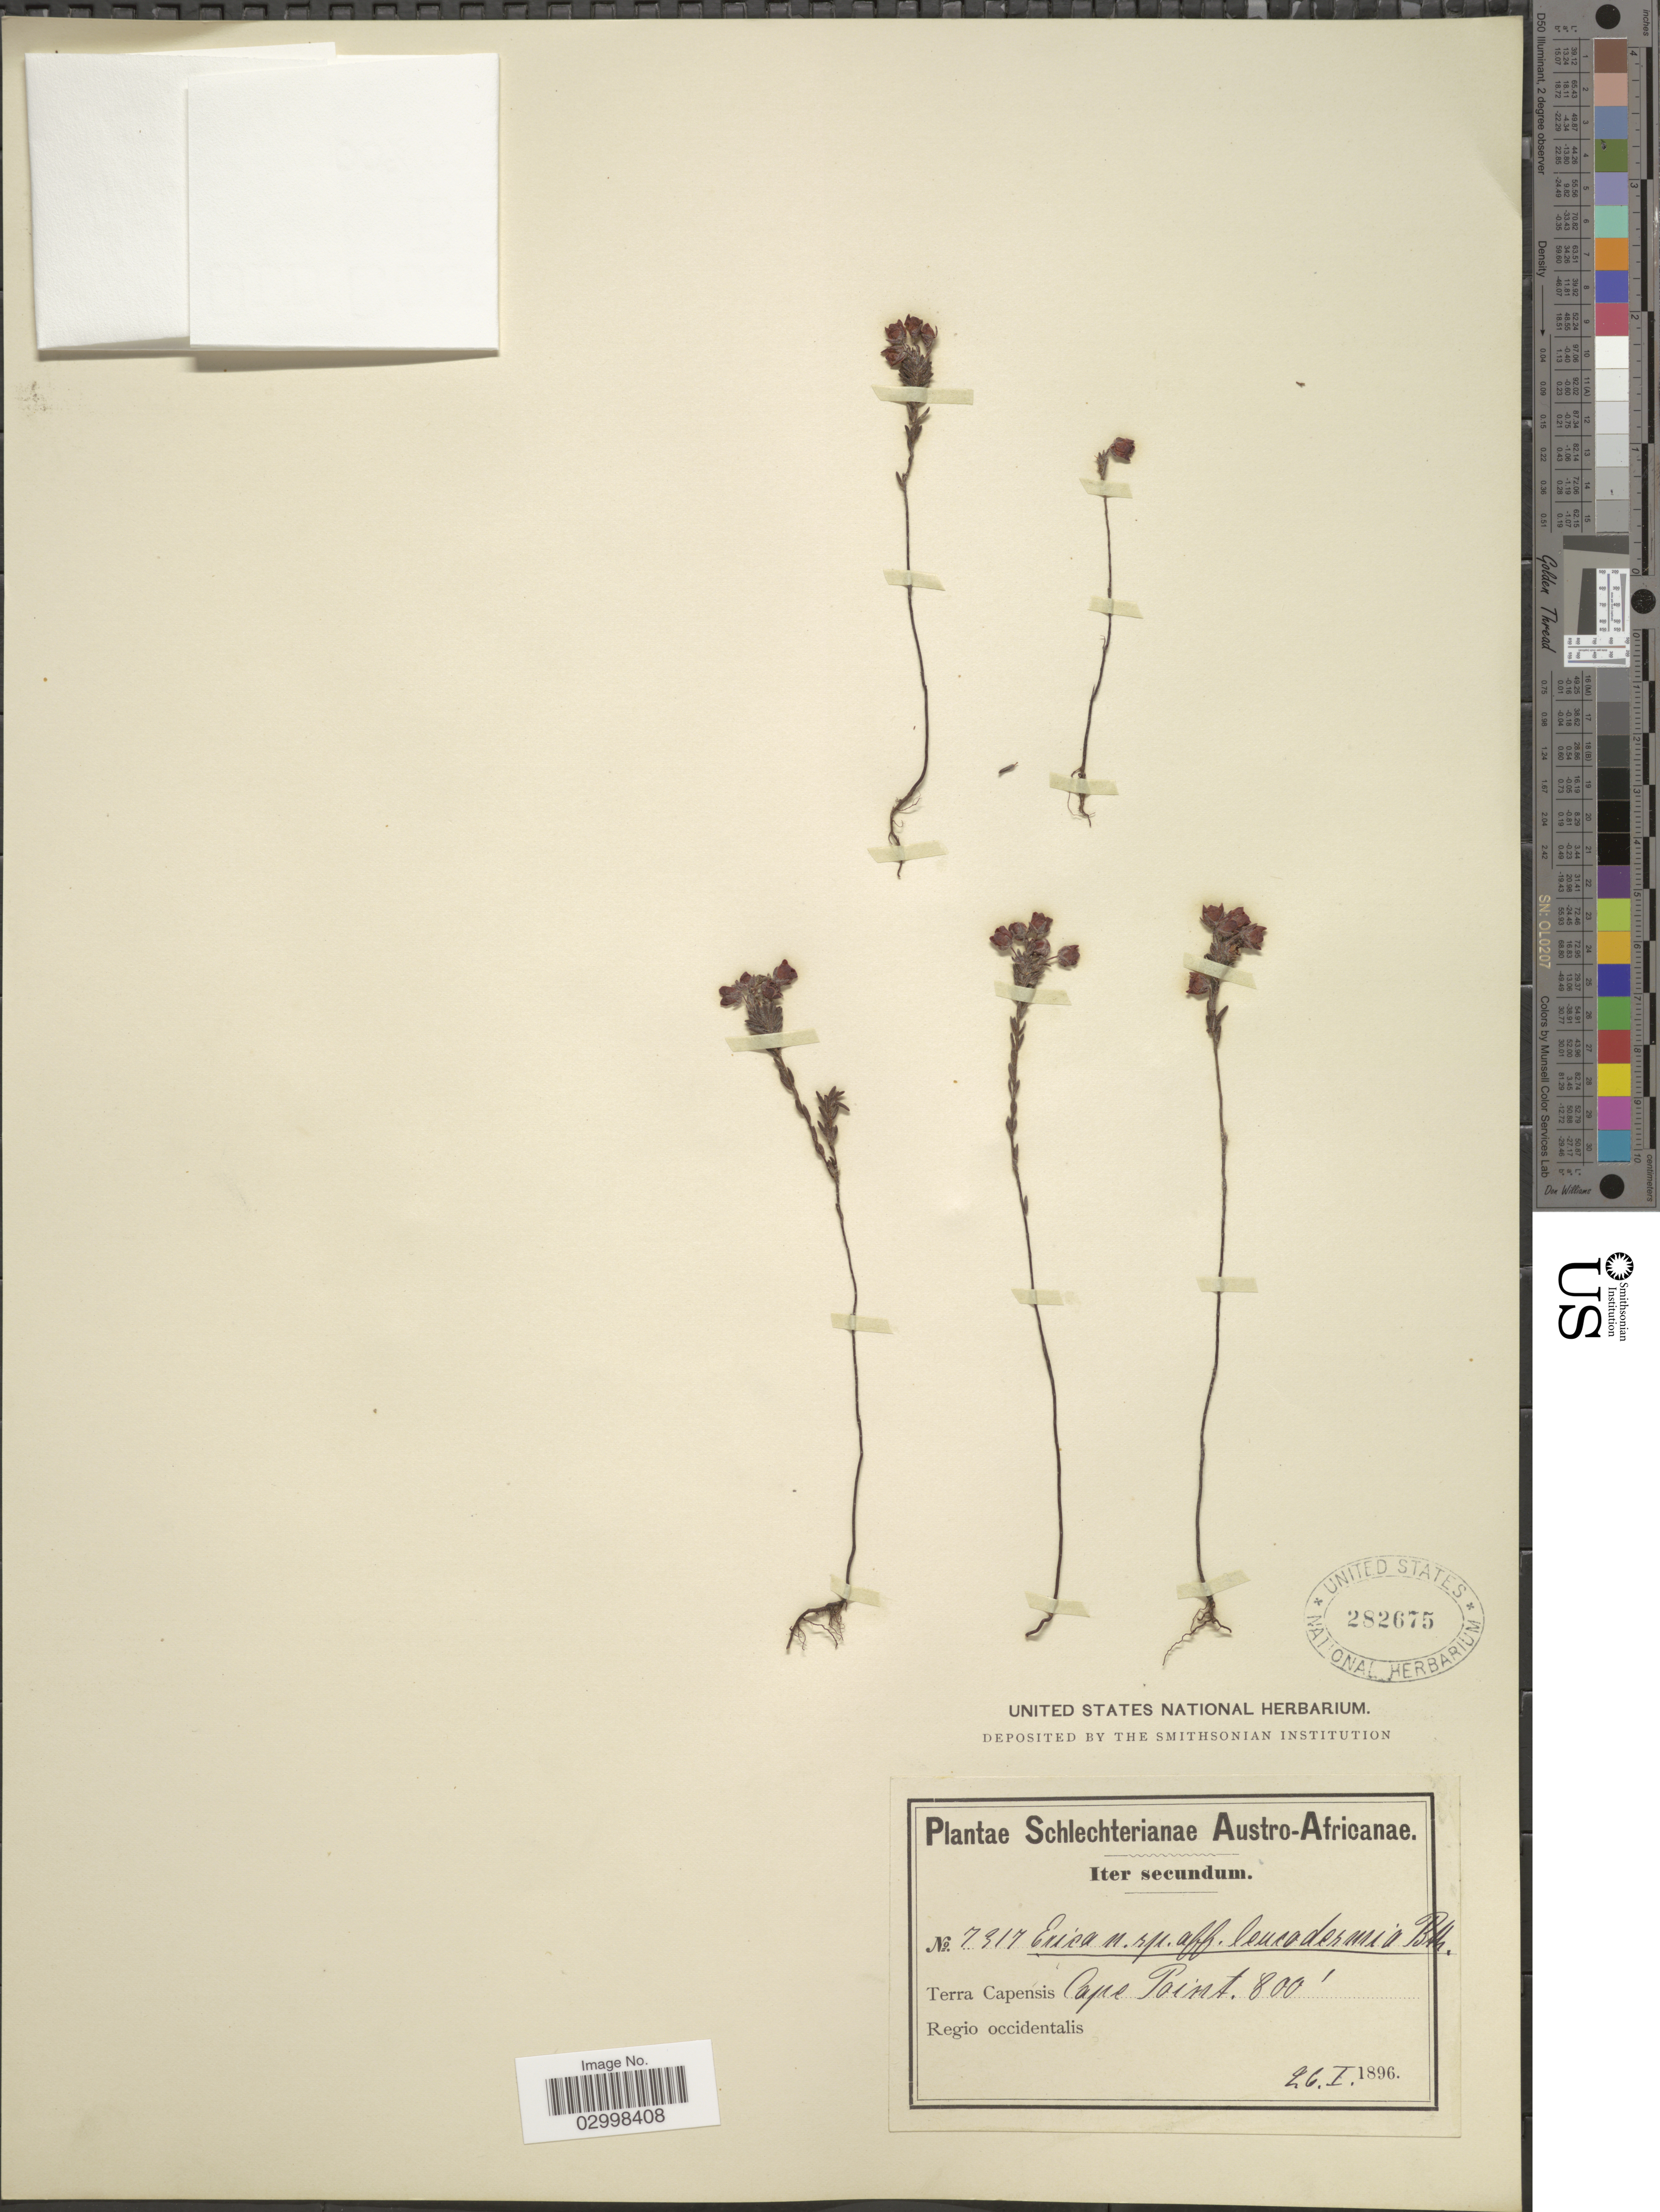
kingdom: Plantae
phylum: Tracheophyta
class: Magnoliopsida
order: Ericales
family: Ericaceae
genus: Erica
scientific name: Erica leucodesmia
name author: Benth.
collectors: Schlechter, --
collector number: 7317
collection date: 1896-01-26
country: South Africa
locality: Austro-Africanae. Terra Capensis. Cape Point. Regio occidentalis.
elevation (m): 244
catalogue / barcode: US 282675